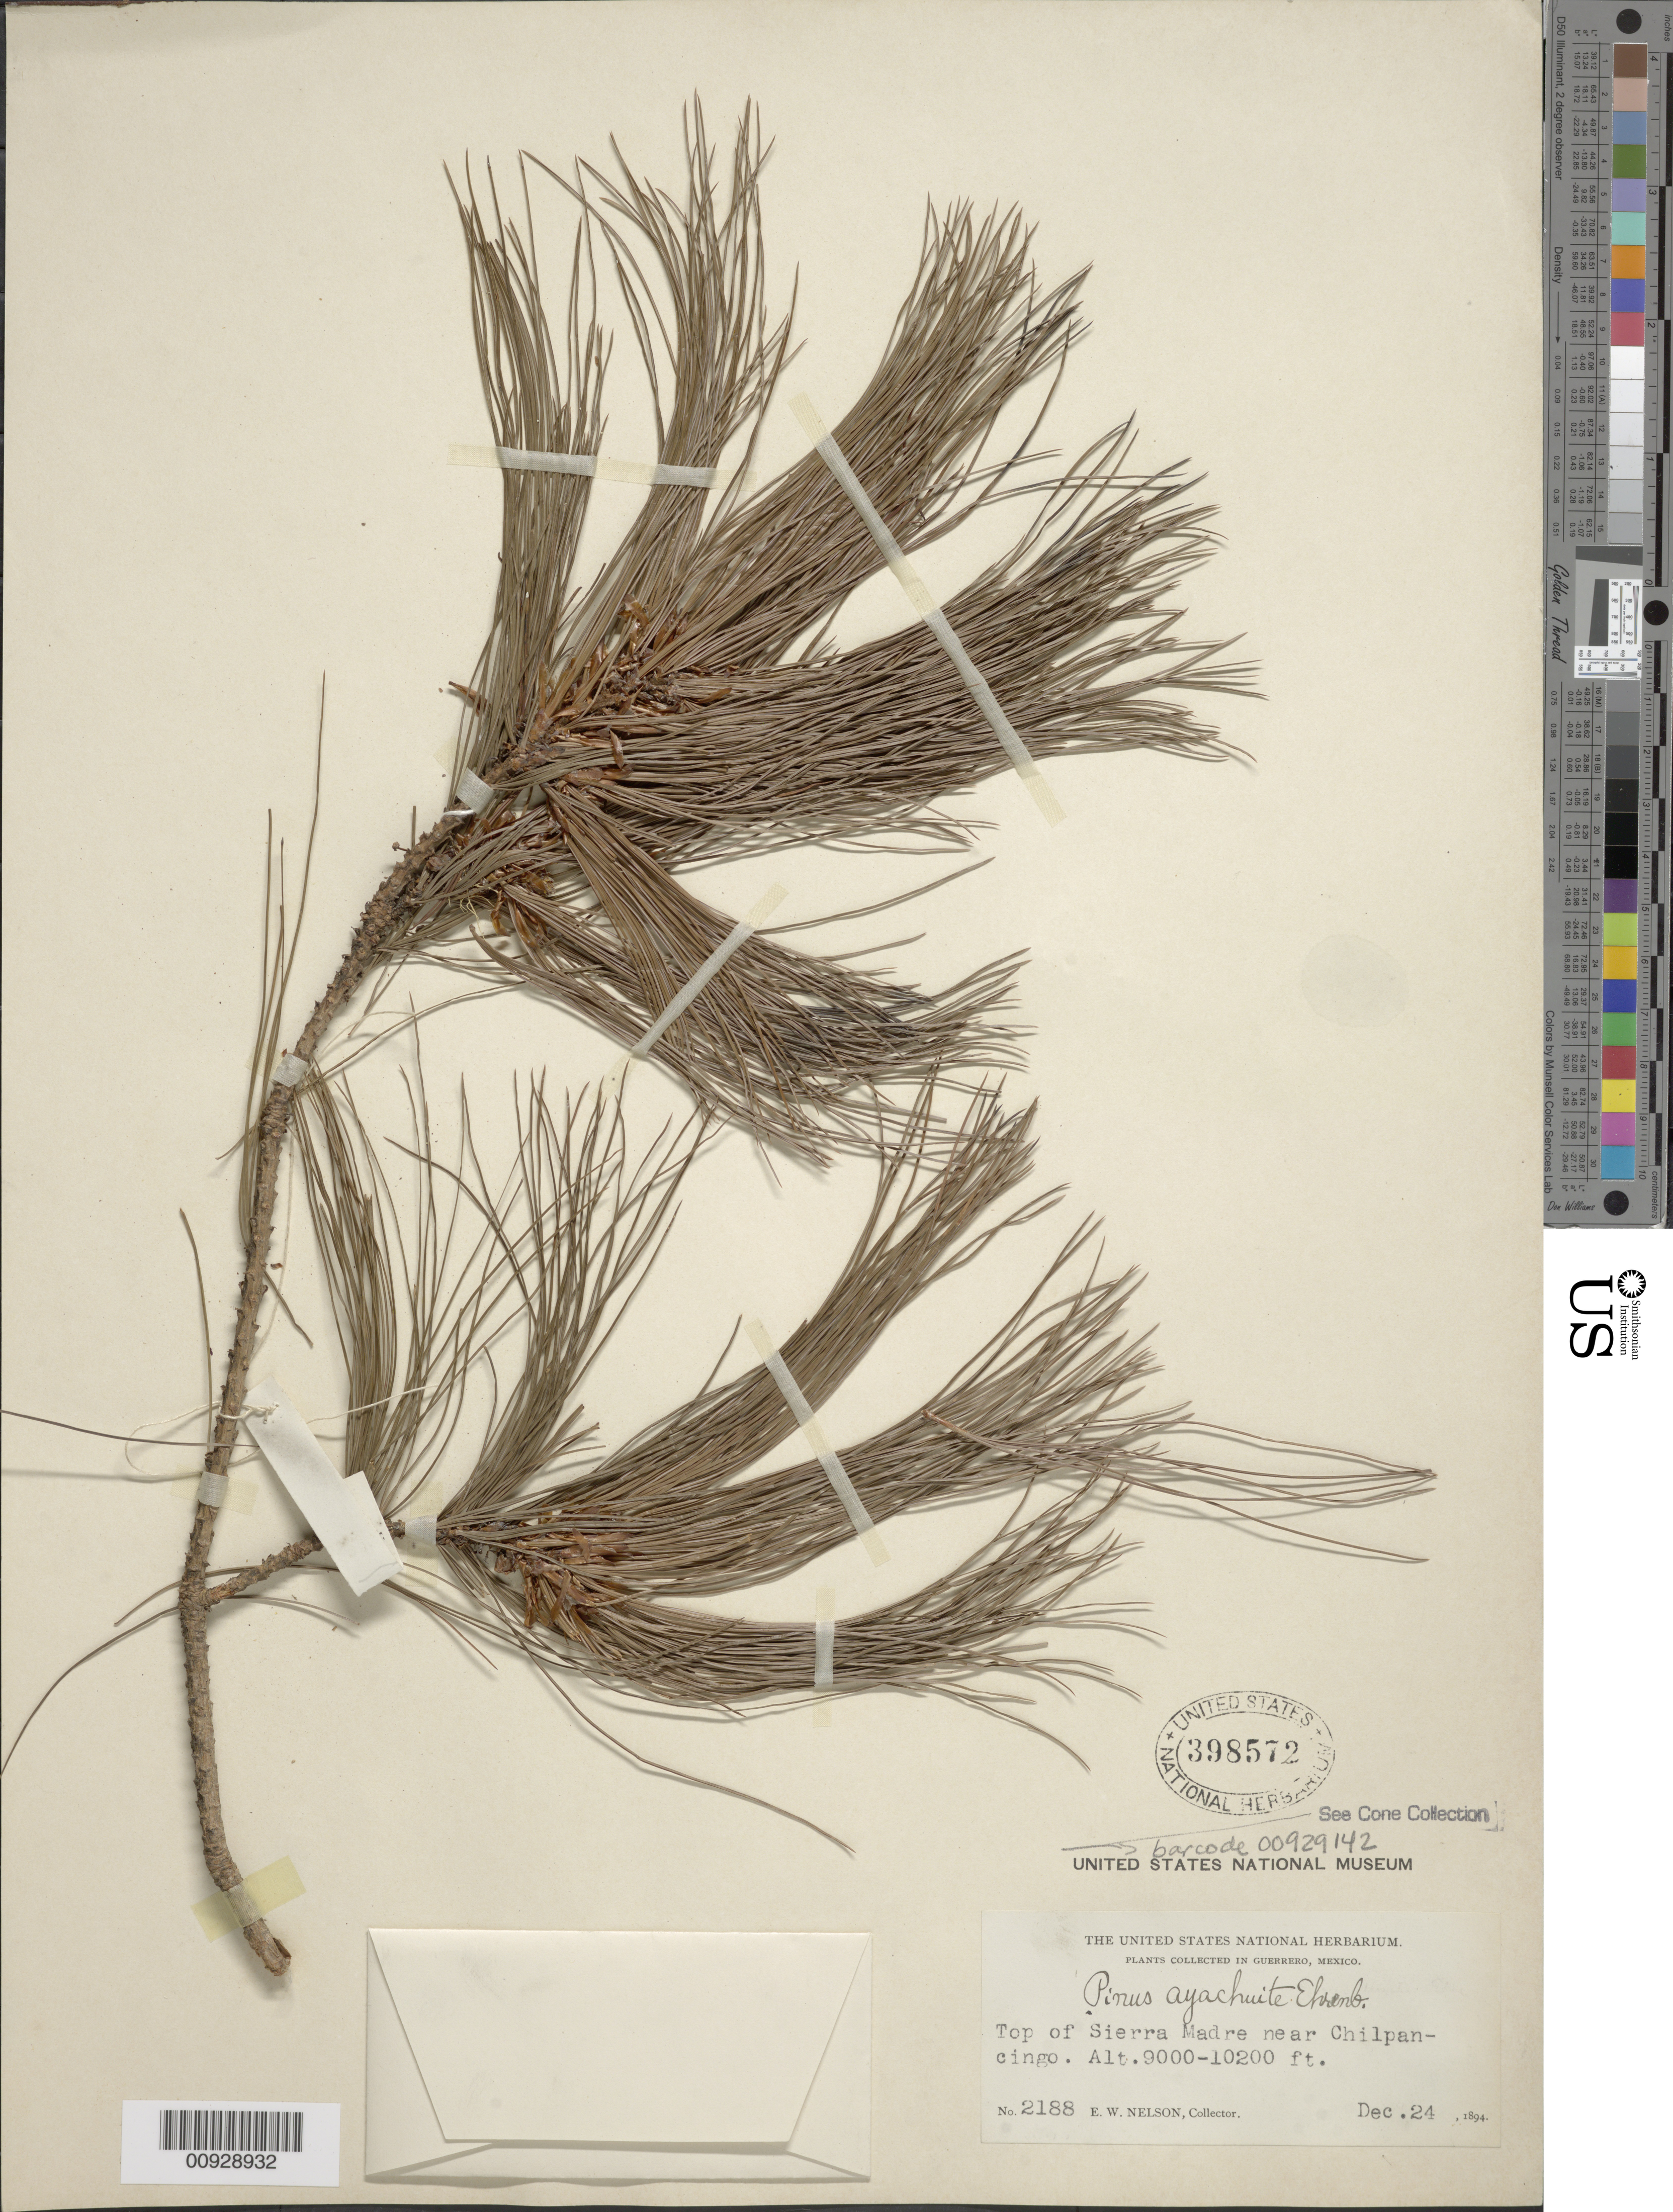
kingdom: Plantae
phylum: Tracheophyta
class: Pinopsida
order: Pinales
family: Pinaceae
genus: Pinus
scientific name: Pinus ayacahuite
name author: Ehrenb. ex Schltdl.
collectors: E. W. Nelson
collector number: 2188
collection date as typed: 24 Dec 1894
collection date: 1894-12-24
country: Mexico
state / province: Guerrero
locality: Top of Sierra Madre near Chilpancingo.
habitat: Top of Sierra Madre.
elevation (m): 2743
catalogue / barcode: US 398572